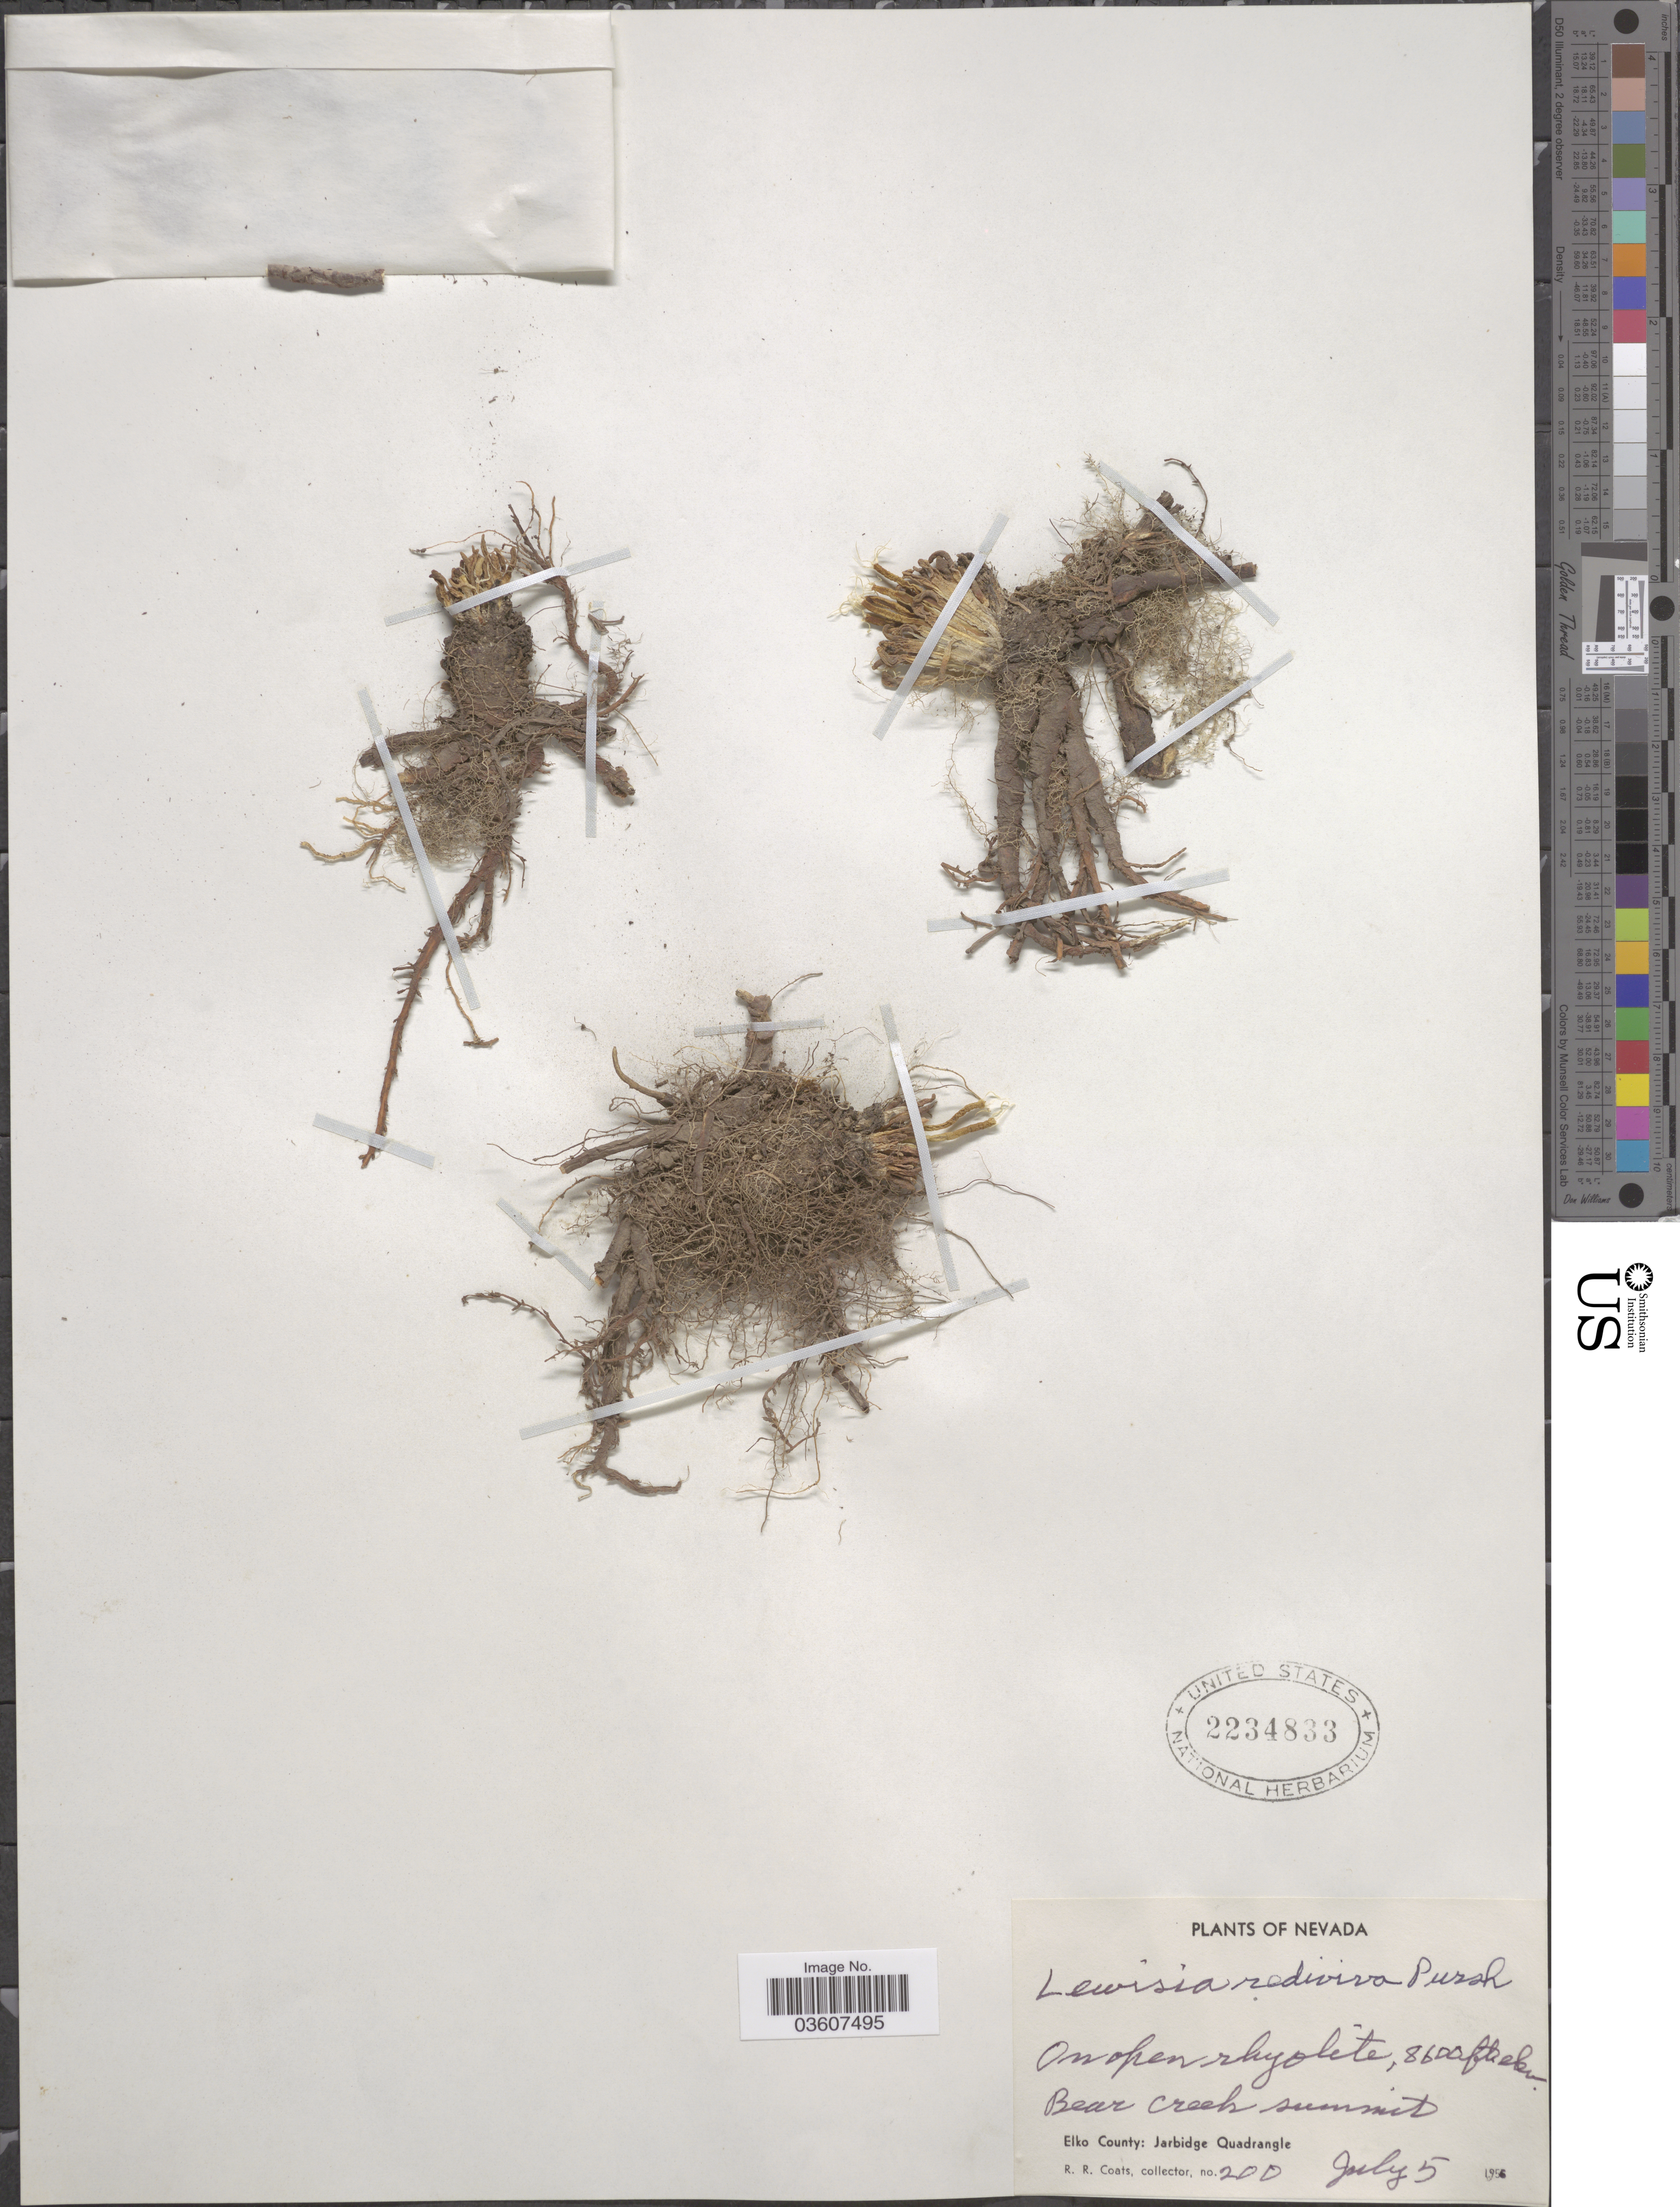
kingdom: Plantae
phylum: Tracheophyta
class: Magnoliopsida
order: Caryophyllales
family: Montiaceae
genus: Lewisia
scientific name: Lewisia rediviva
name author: Pursh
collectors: R. Coats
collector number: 200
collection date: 1955-07-05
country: United States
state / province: Nevada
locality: Bear Creek summit. Elko County: Jarbidge Quadrangle.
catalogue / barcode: US 2234833